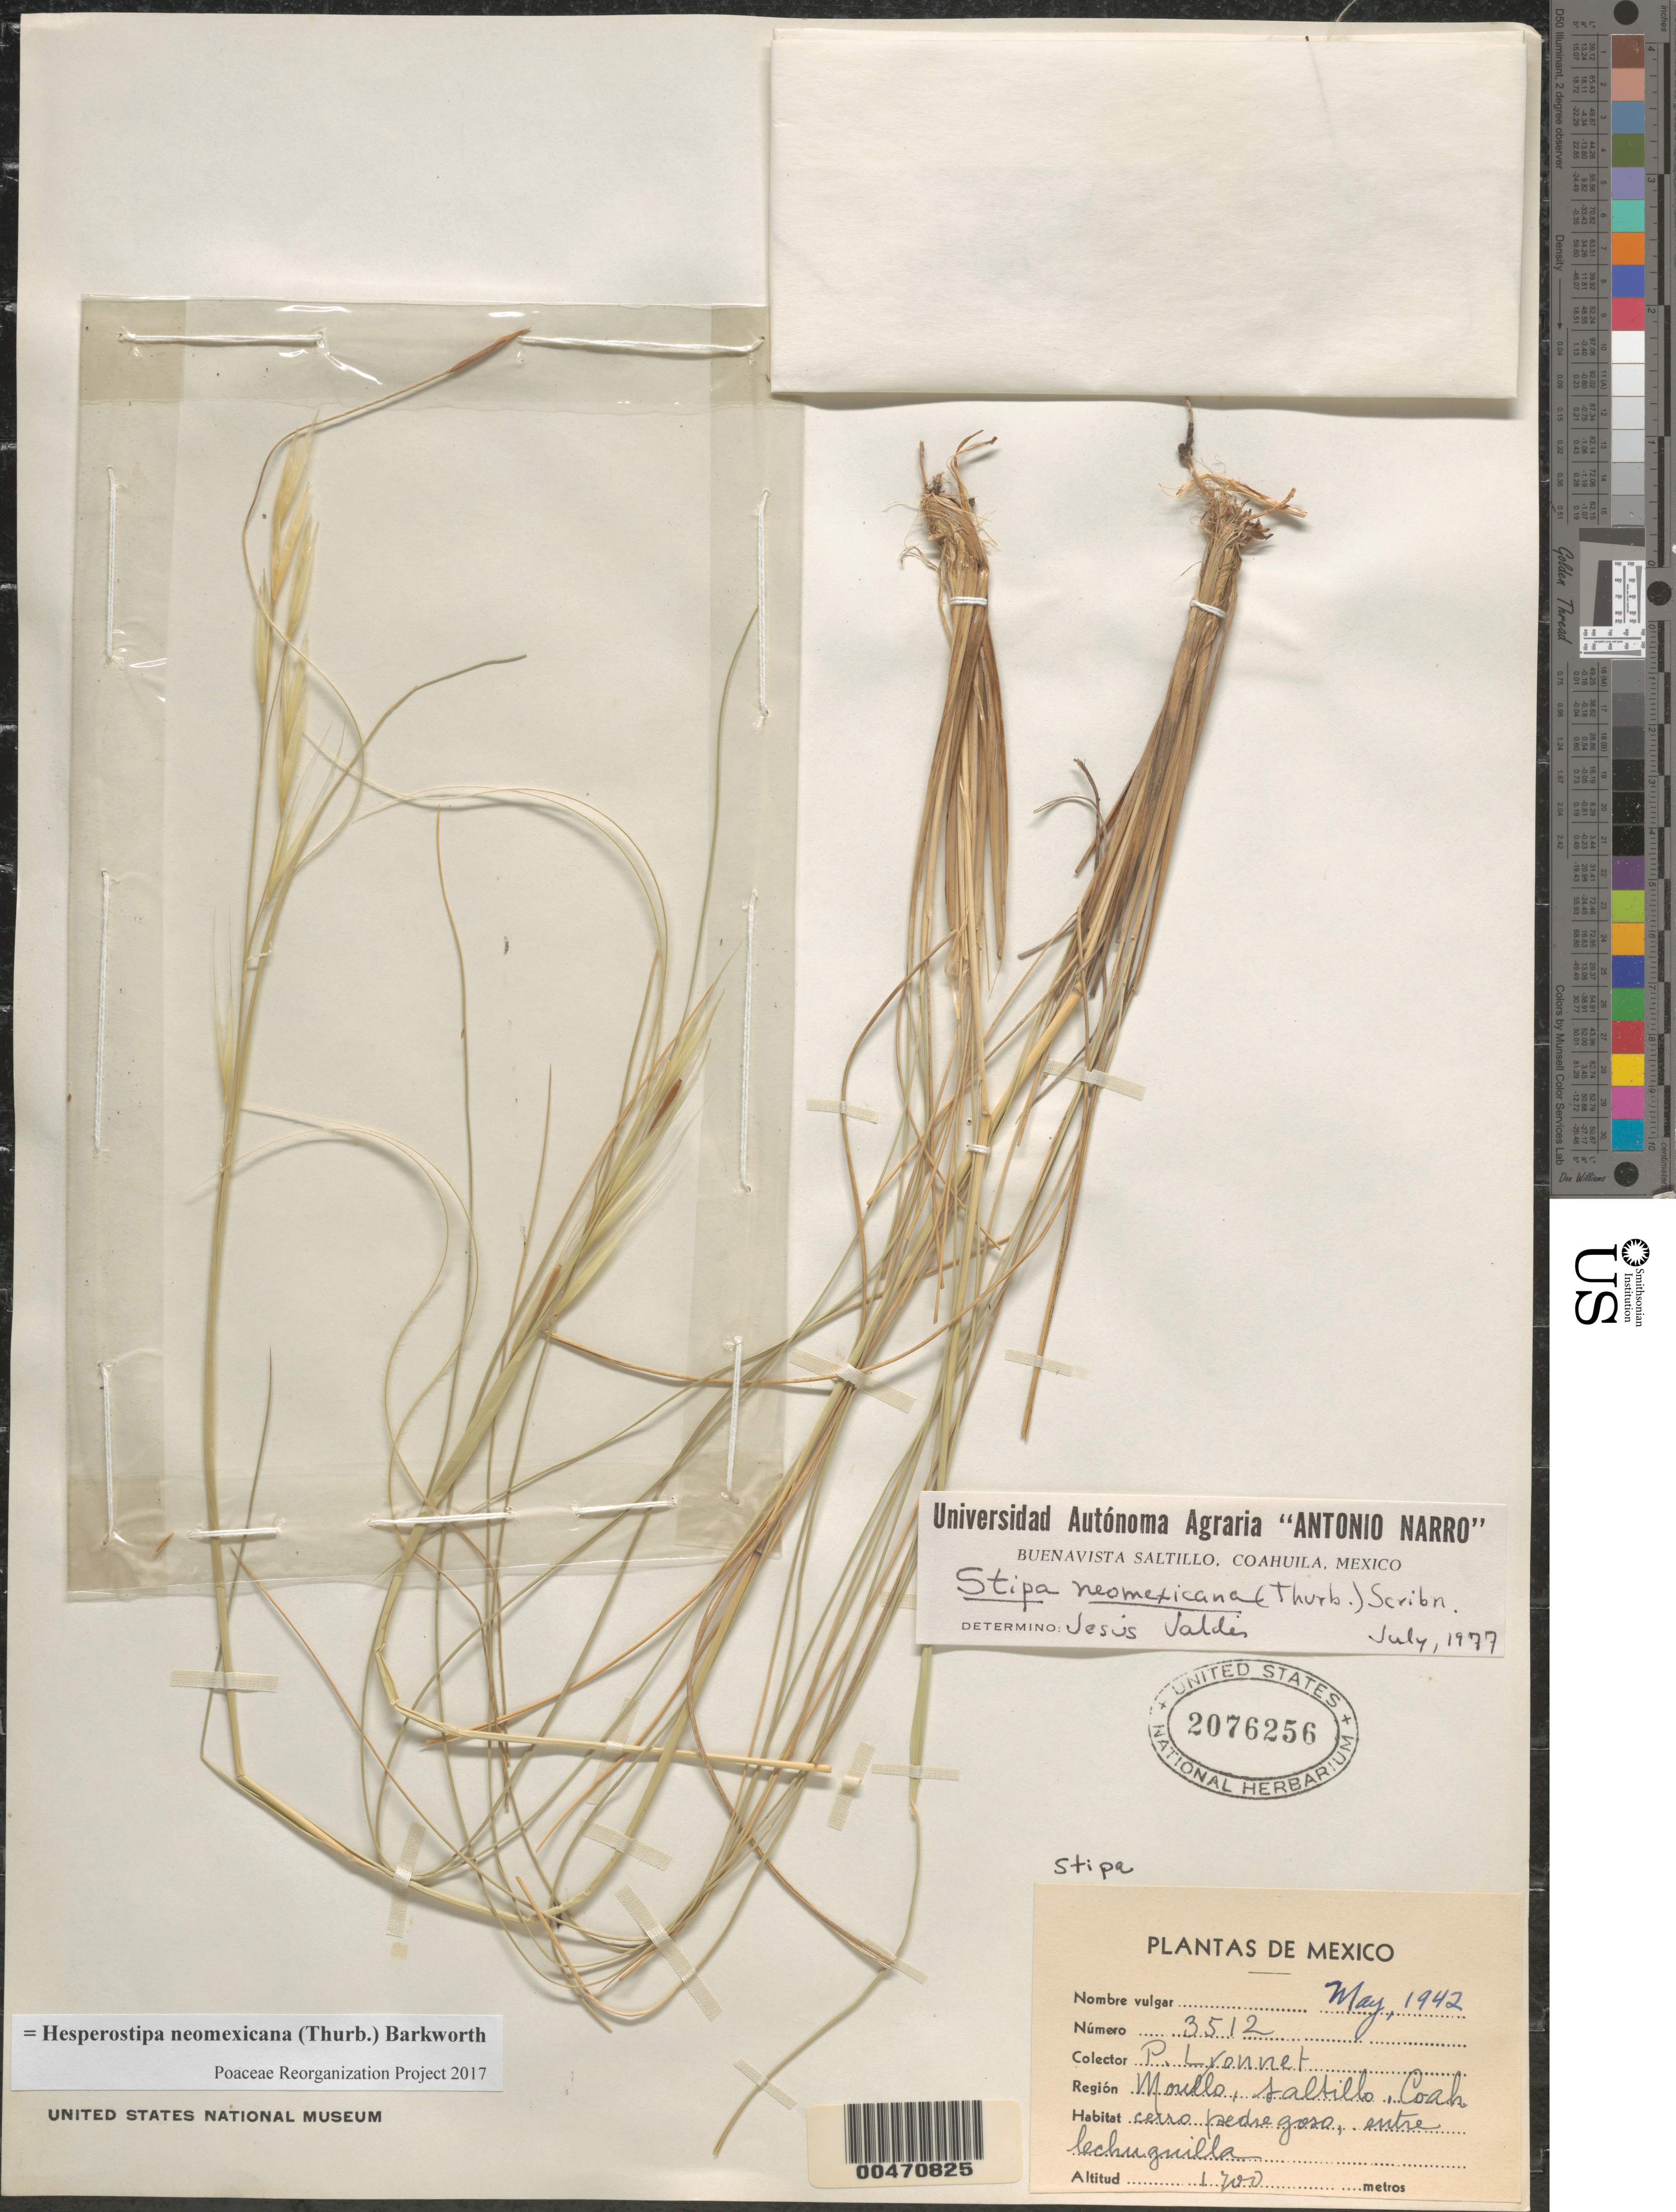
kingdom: Plantae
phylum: Tracheophyta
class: Liliopsida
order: Poales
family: Poaceae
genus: Hesperostipa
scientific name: Hesperostipa neomexicana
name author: (Thurb.) Barkworth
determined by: Poaceae Reorganization Project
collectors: P. Lyonnet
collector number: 3512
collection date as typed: May 1942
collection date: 1942-05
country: Mexico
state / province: Coahuila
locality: Morello, Saltillo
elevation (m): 1700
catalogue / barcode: US 2076256